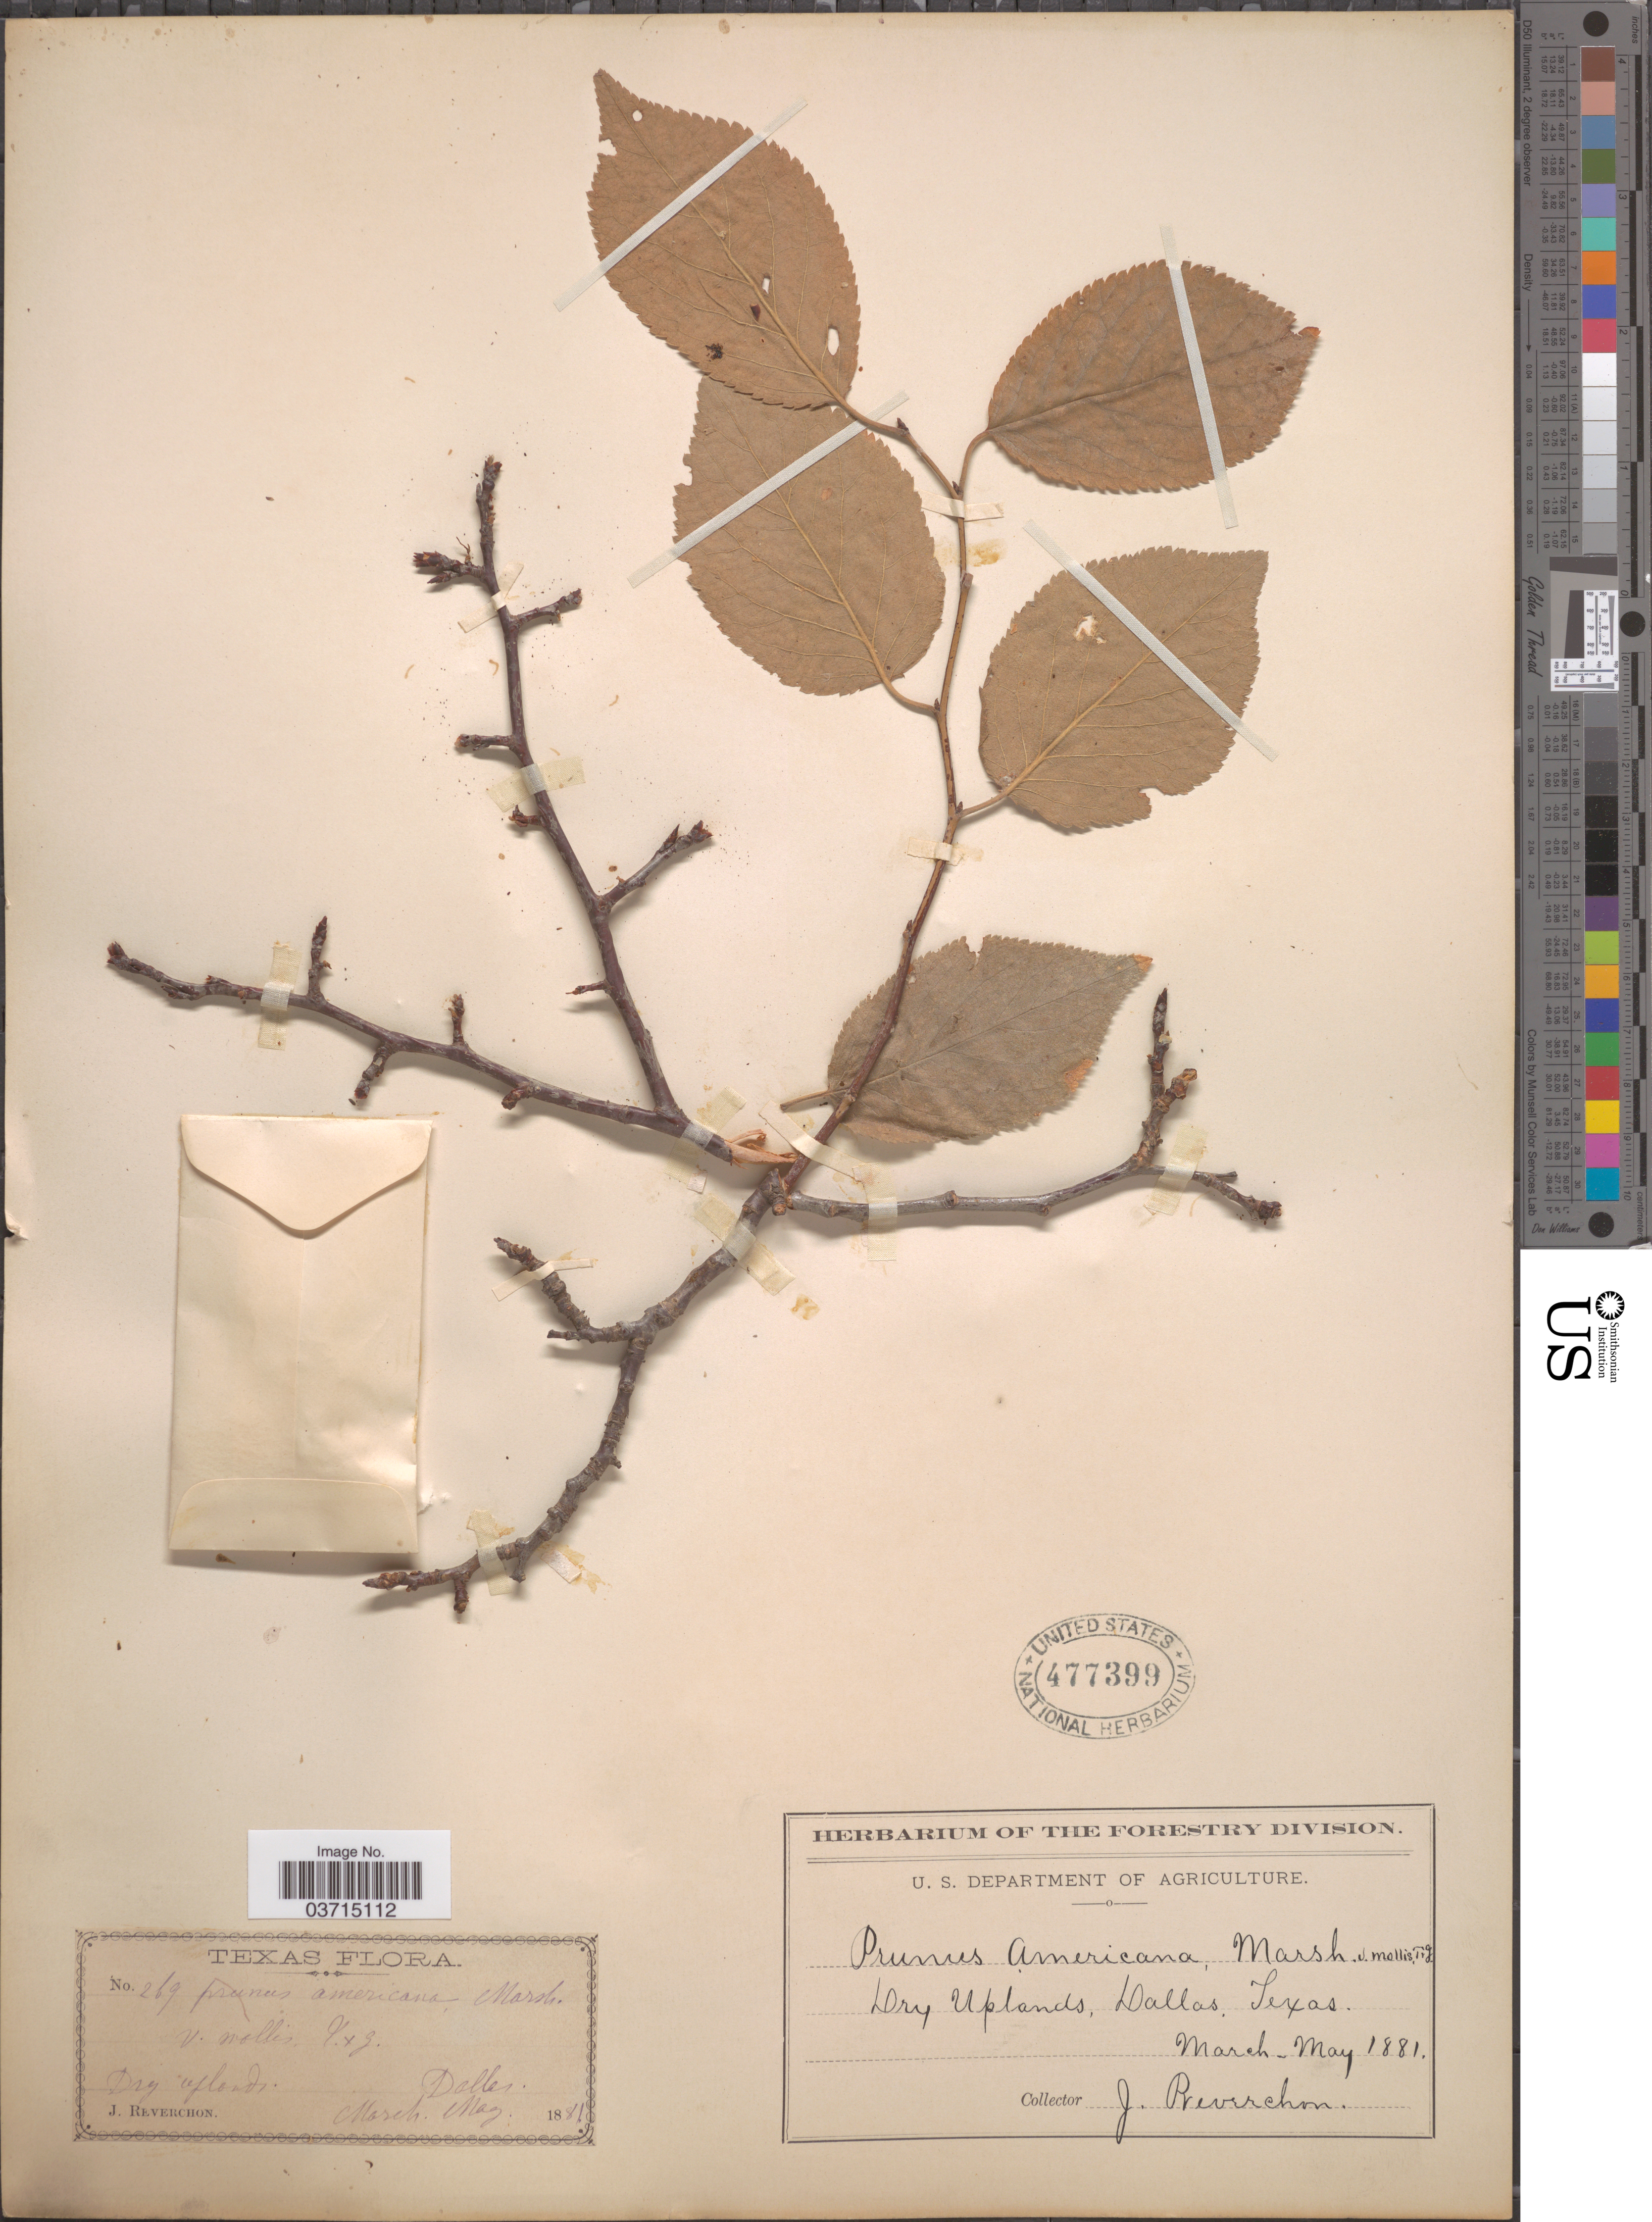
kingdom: Plantae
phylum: Tracheophyta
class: Magnoliopsida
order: Rosales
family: Rosaceae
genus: Prunus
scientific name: Prunus americana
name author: Marshall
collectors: J. Reverchon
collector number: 269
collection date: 1881-03/1881-05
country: United States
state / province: Texas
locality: Dry Uplands, Dallas,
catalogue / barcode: US 477399